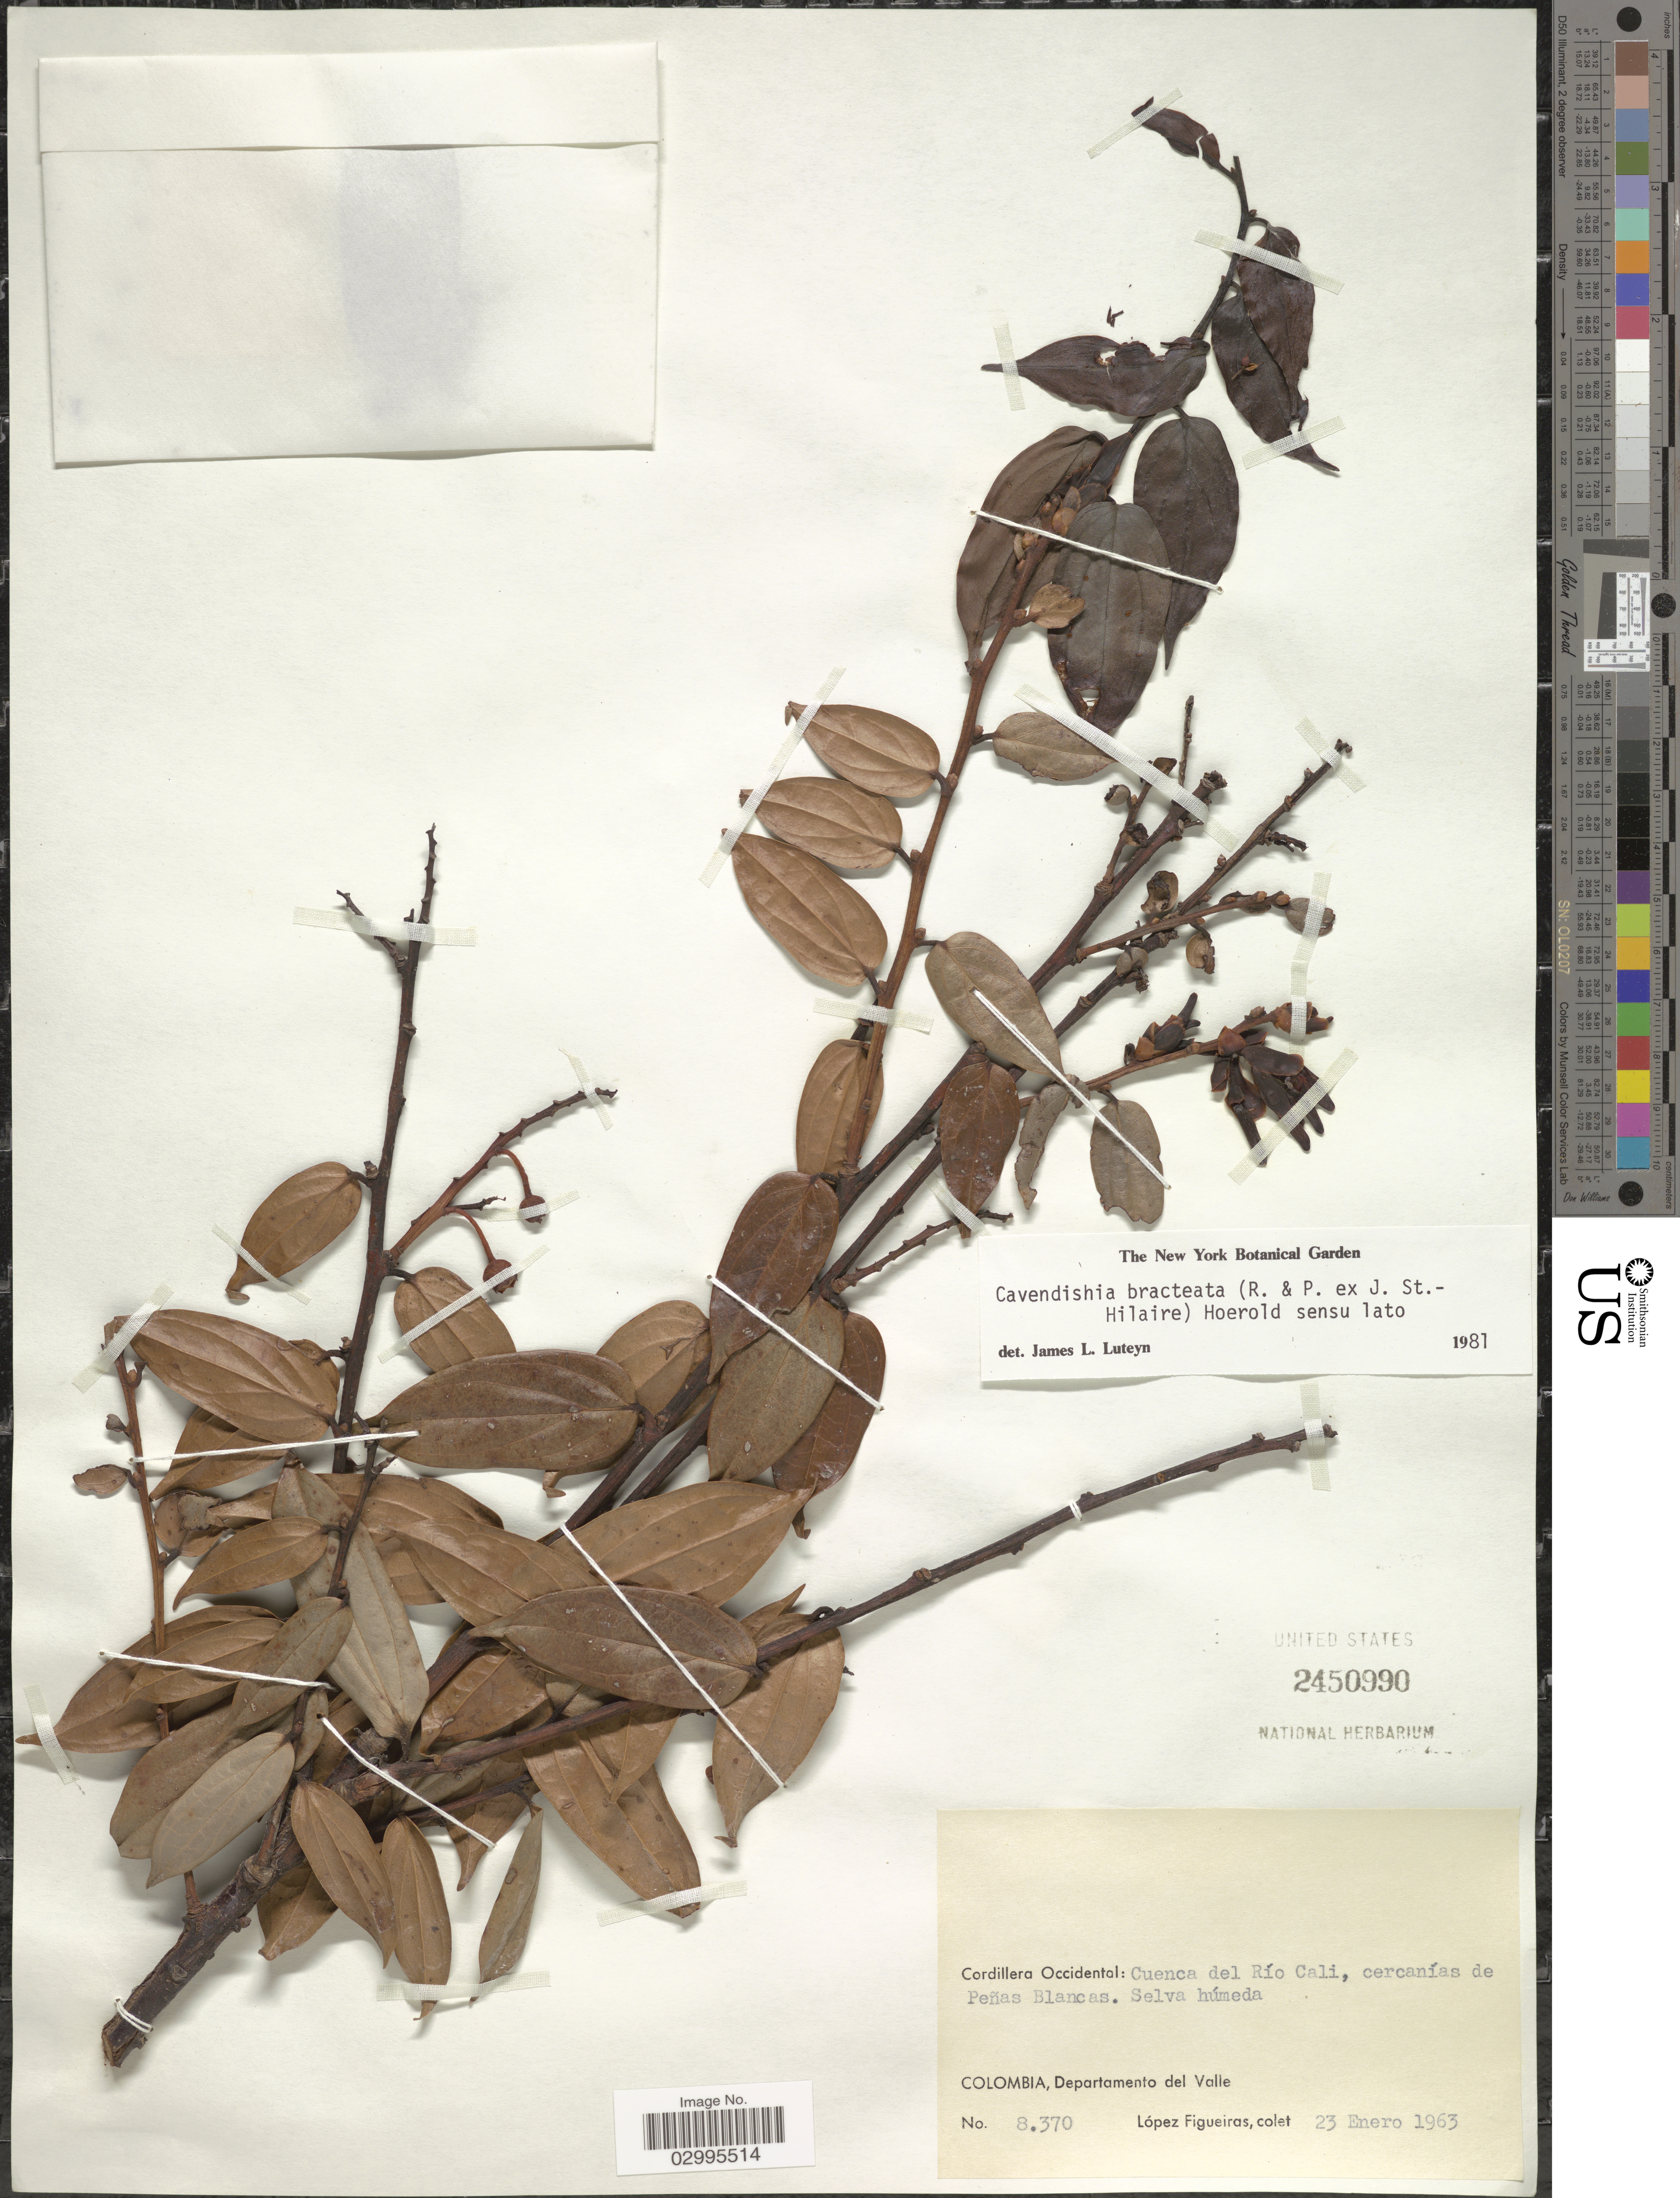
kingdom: Plantae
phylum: Tracheophyta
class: Magnoliopsida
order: Ericales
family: Ericaceae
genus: Cavendishia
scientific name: Cavendishia bracteata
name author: (Ruiz & Pav. ex J. St.-Hil.) Hoerold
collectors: M. López Figueiras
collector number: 8370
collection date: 1963-01-23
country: Colombia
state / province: Valle del Cauca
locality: Cordillera Occidental: Cuenca del Río Cali, cercabías de Peñas Blancas. Departamento del Valle.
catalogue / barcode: US 2450990